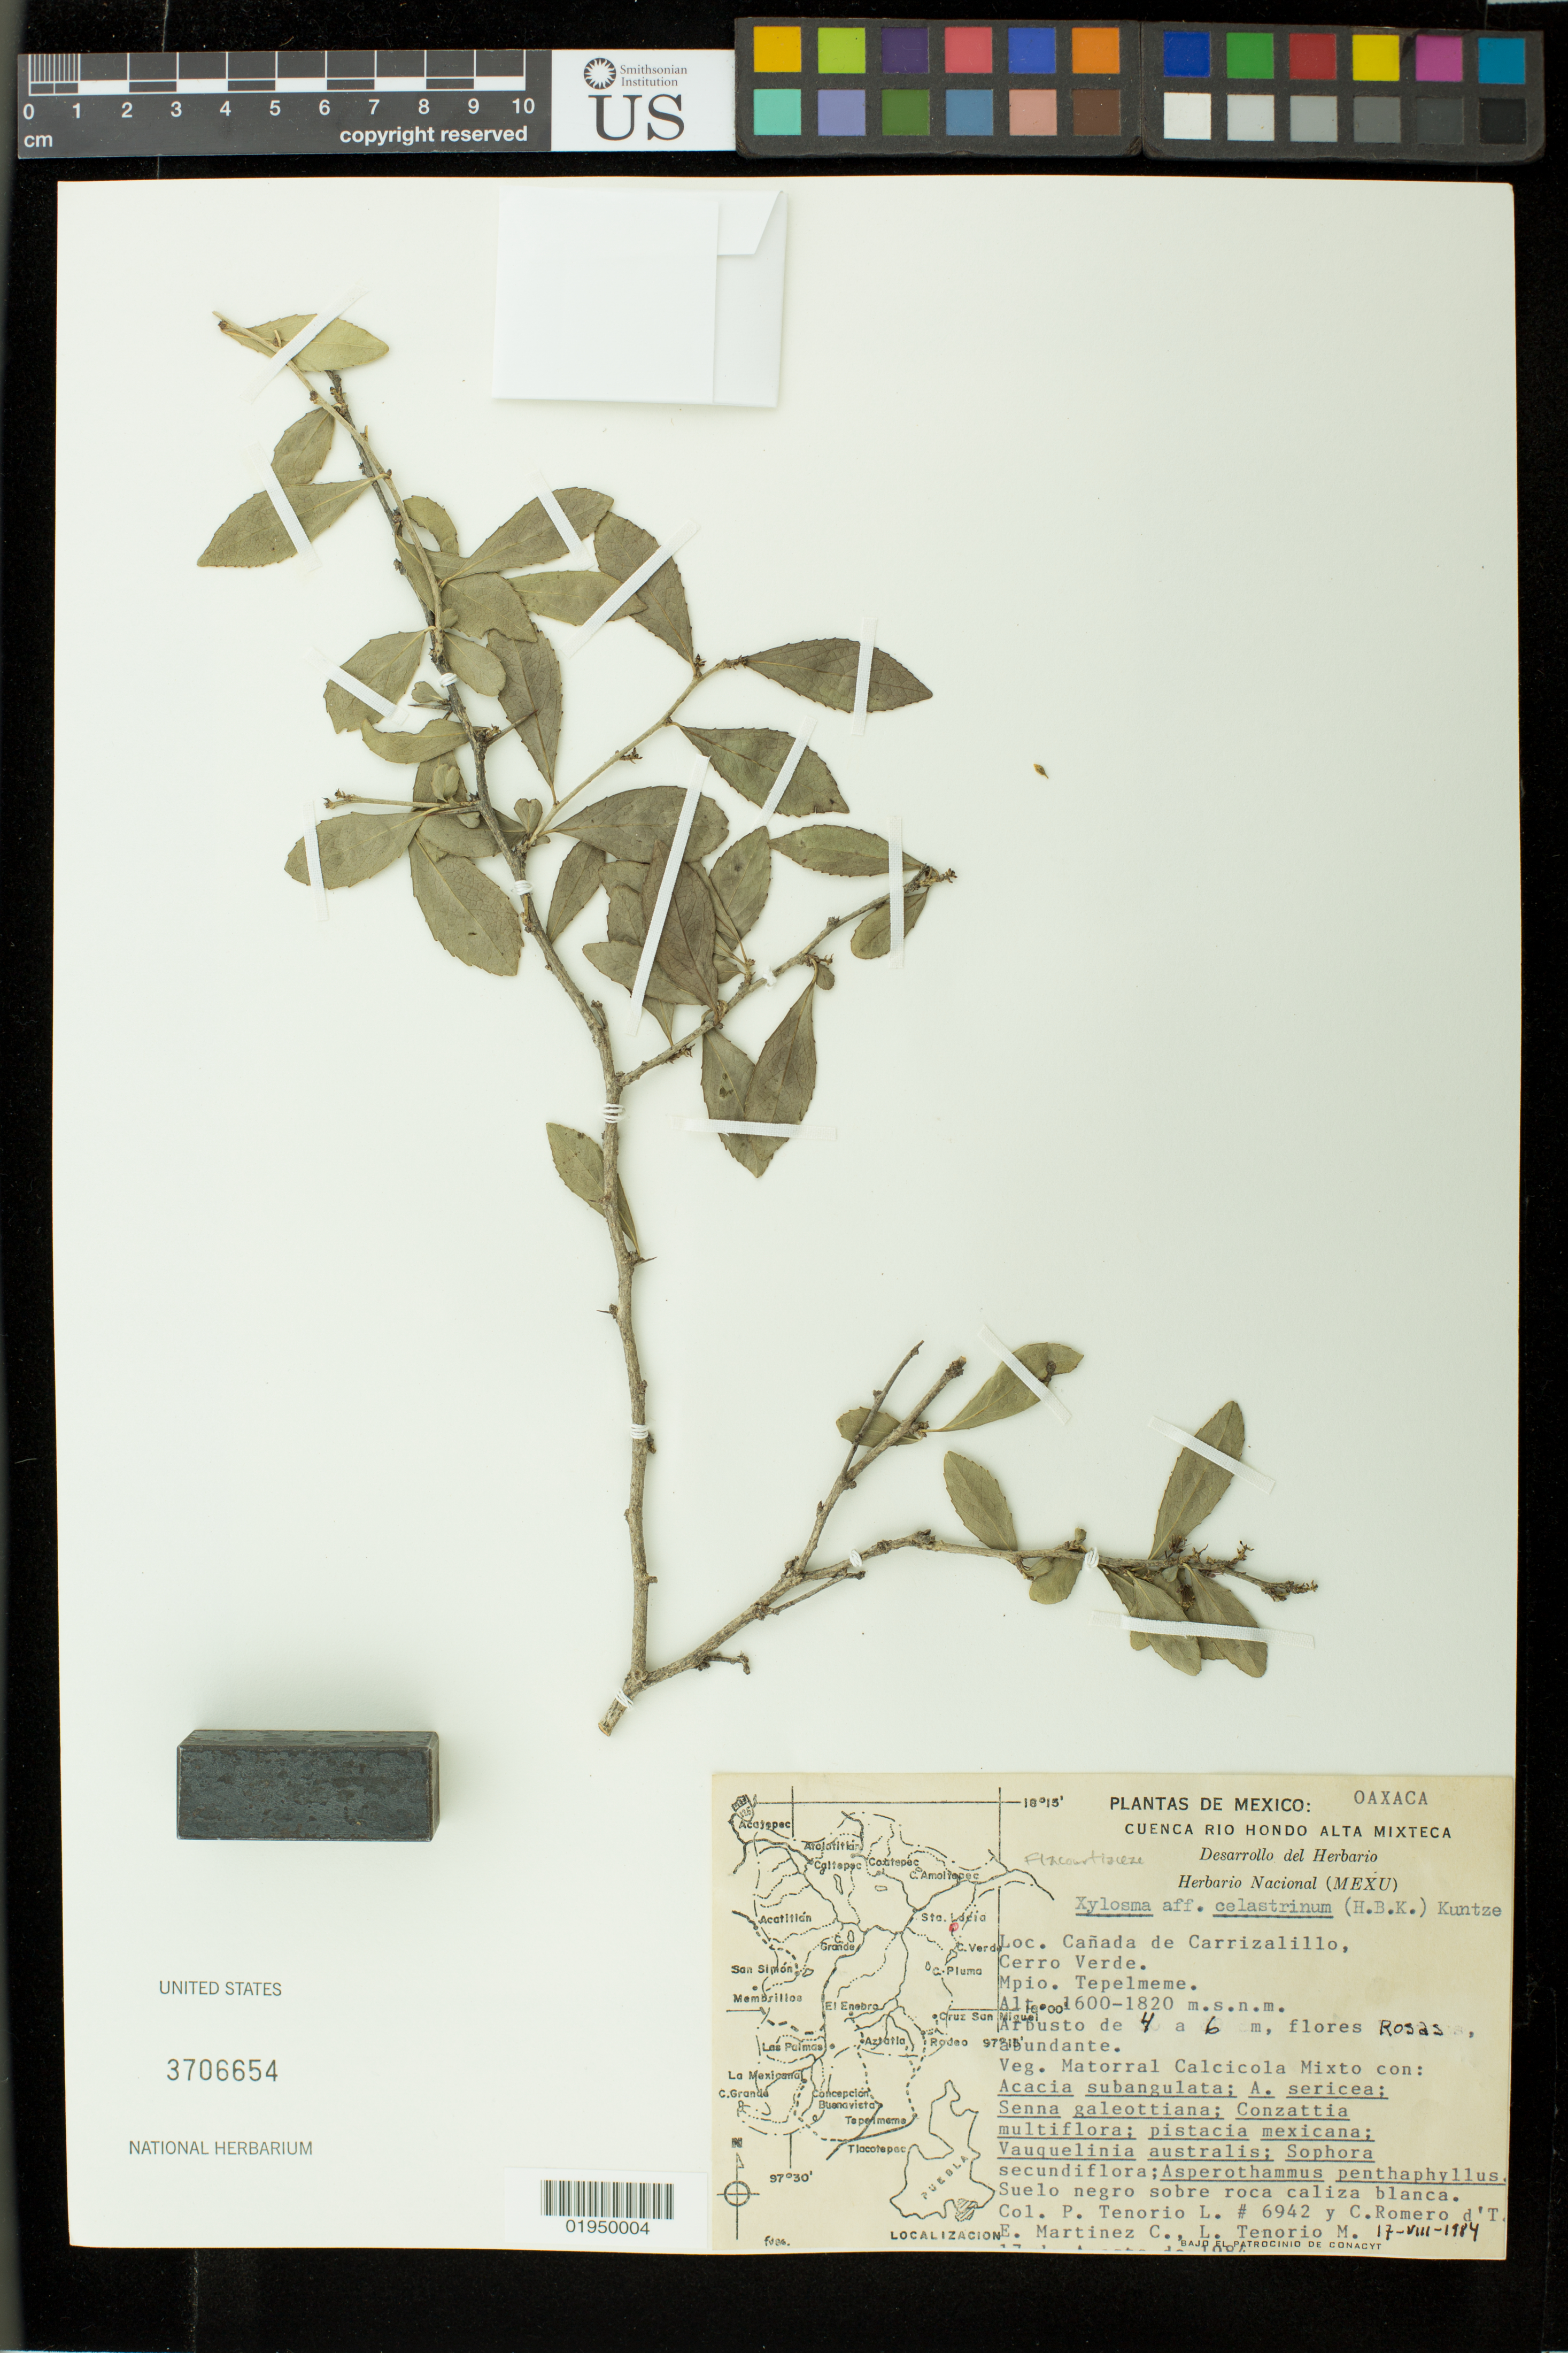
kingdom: Plantae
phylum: Tracheophyta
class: Magnoliopsida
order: Malpighiales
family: Salicaceae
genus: Xylosma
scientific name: Xylosma flexuosa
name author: (Kunth) Hemsl.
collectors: P. Tenorio L., C. Romero de T., E. Martinez C. & L. Tenorio M.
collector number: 6942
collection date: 1984-08-17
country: Mexico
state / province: Oaxaca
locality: Canada de Carrizalillo, Cerro Verde. Mpio. Tepelmeme.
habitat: Matorral Calcicola Mixto. Suelo negro sobre roca caliza blanca.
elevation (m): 1600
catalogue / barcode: US 3706654